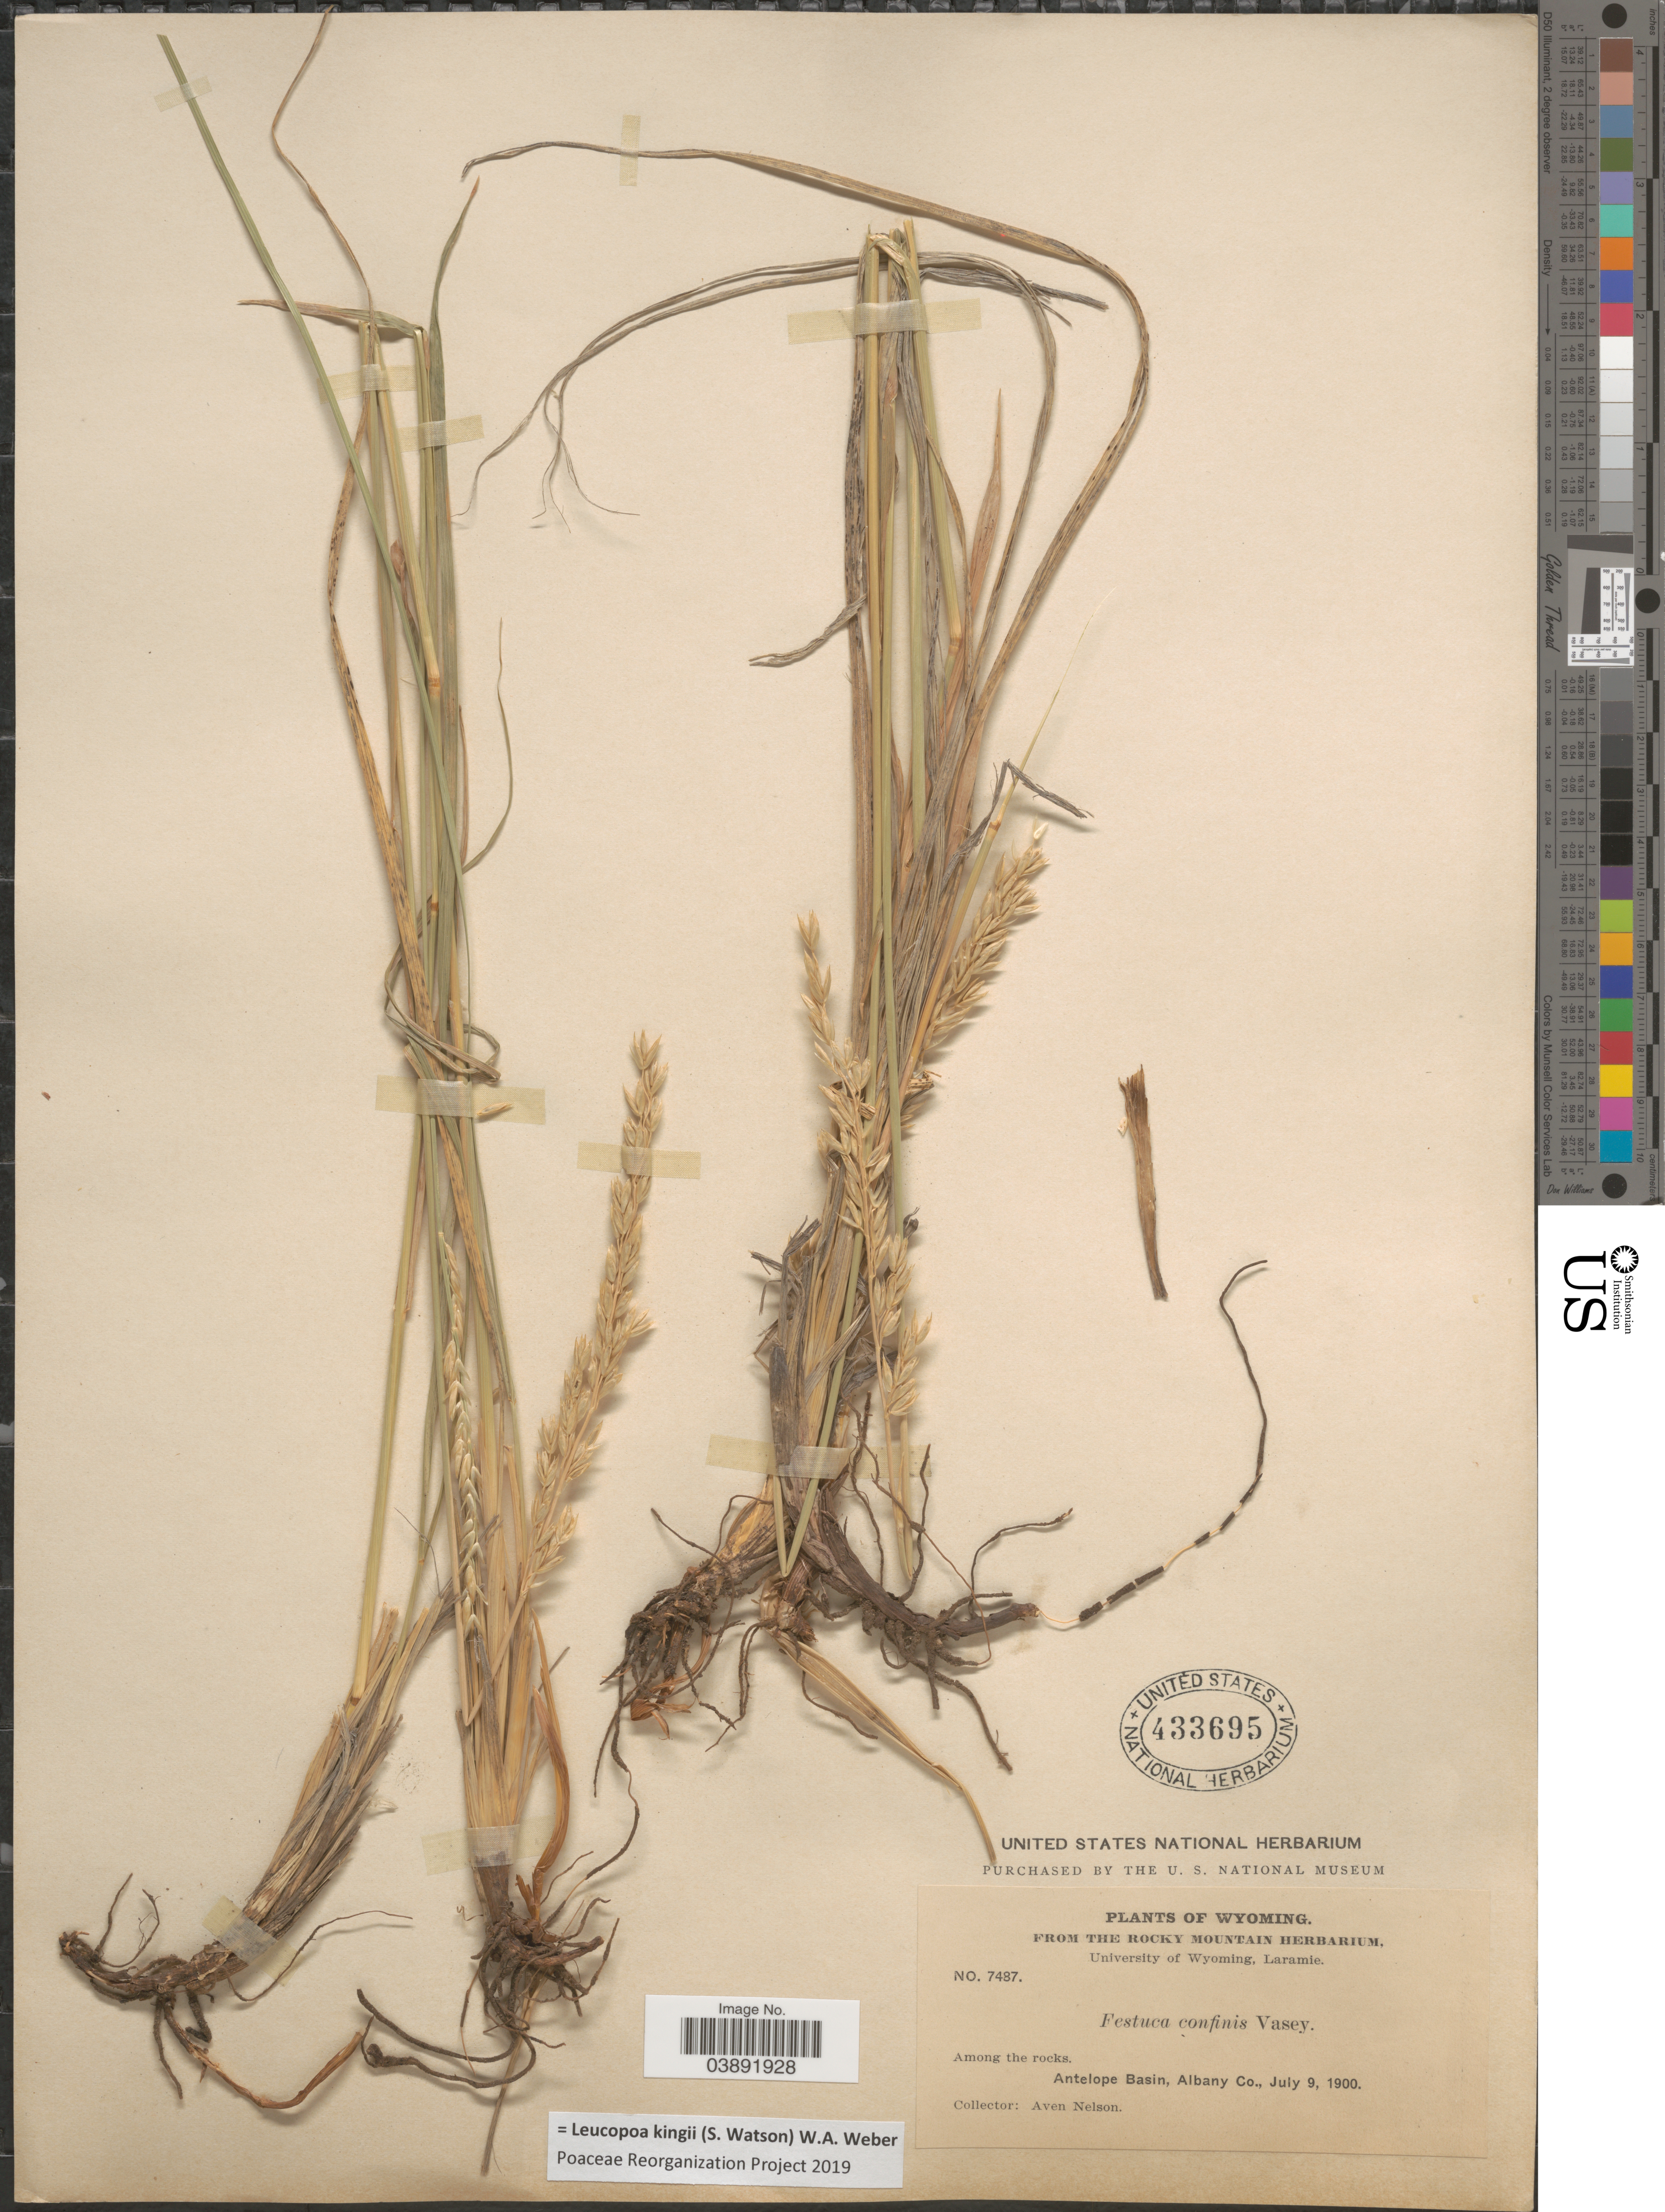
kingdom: Plantae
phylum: Tracheophyta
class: Liliopsida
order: Poales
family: Poaceae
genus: Hesperochloa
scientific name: Hesperochloa kingii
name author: (S. Watson) Rydb.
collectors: A. Nelson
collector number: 7487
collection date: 1900-07-09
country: United States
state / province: Wyoming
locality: Antelope Basin, Albany Co.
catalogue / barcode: US 433695